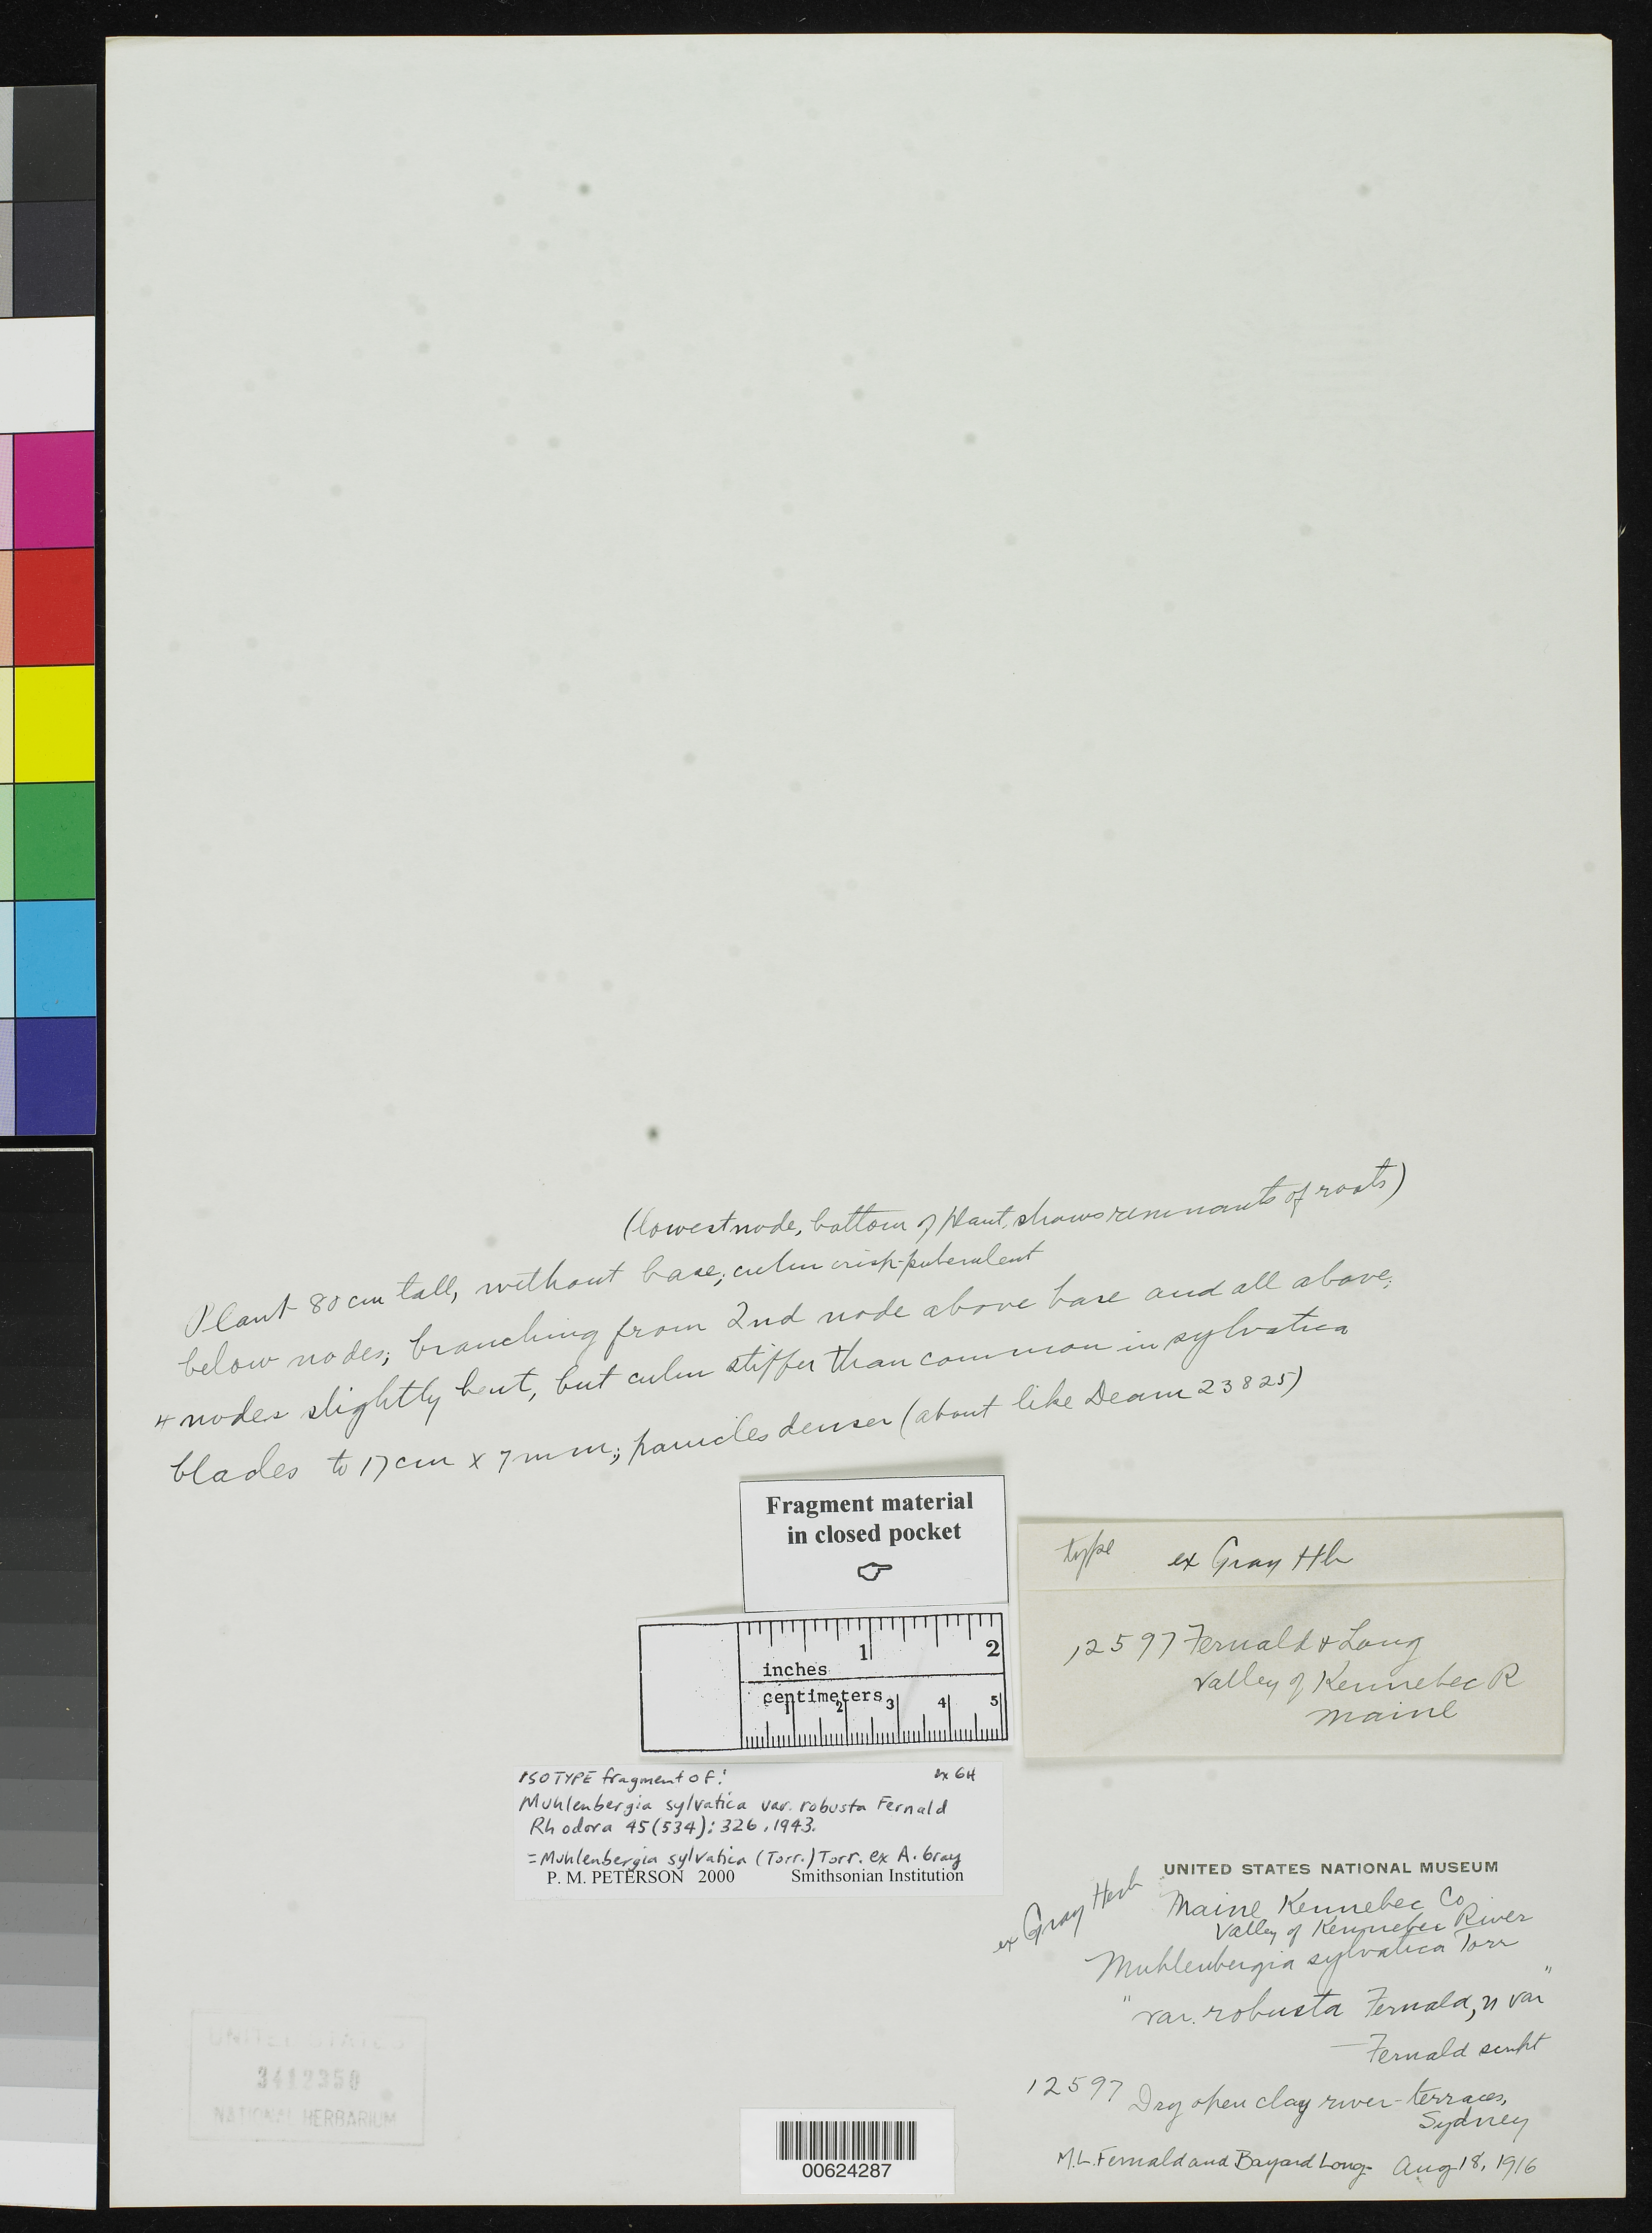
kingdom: Plantae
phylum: Tracheophyta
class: Liliopsida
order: Poales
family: Poaceae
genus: Muhlenbergia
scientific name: Muhlenbergia sylvatica var. robusta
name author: Fernald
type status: Type Fragment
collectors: M. L. Fernald & B. H. Long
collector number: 12597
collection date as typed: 18 Aug 1916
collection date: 1916-08-18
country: United States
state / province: Maine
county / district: Kennebec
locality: Sydney.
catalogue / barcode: US 3412350